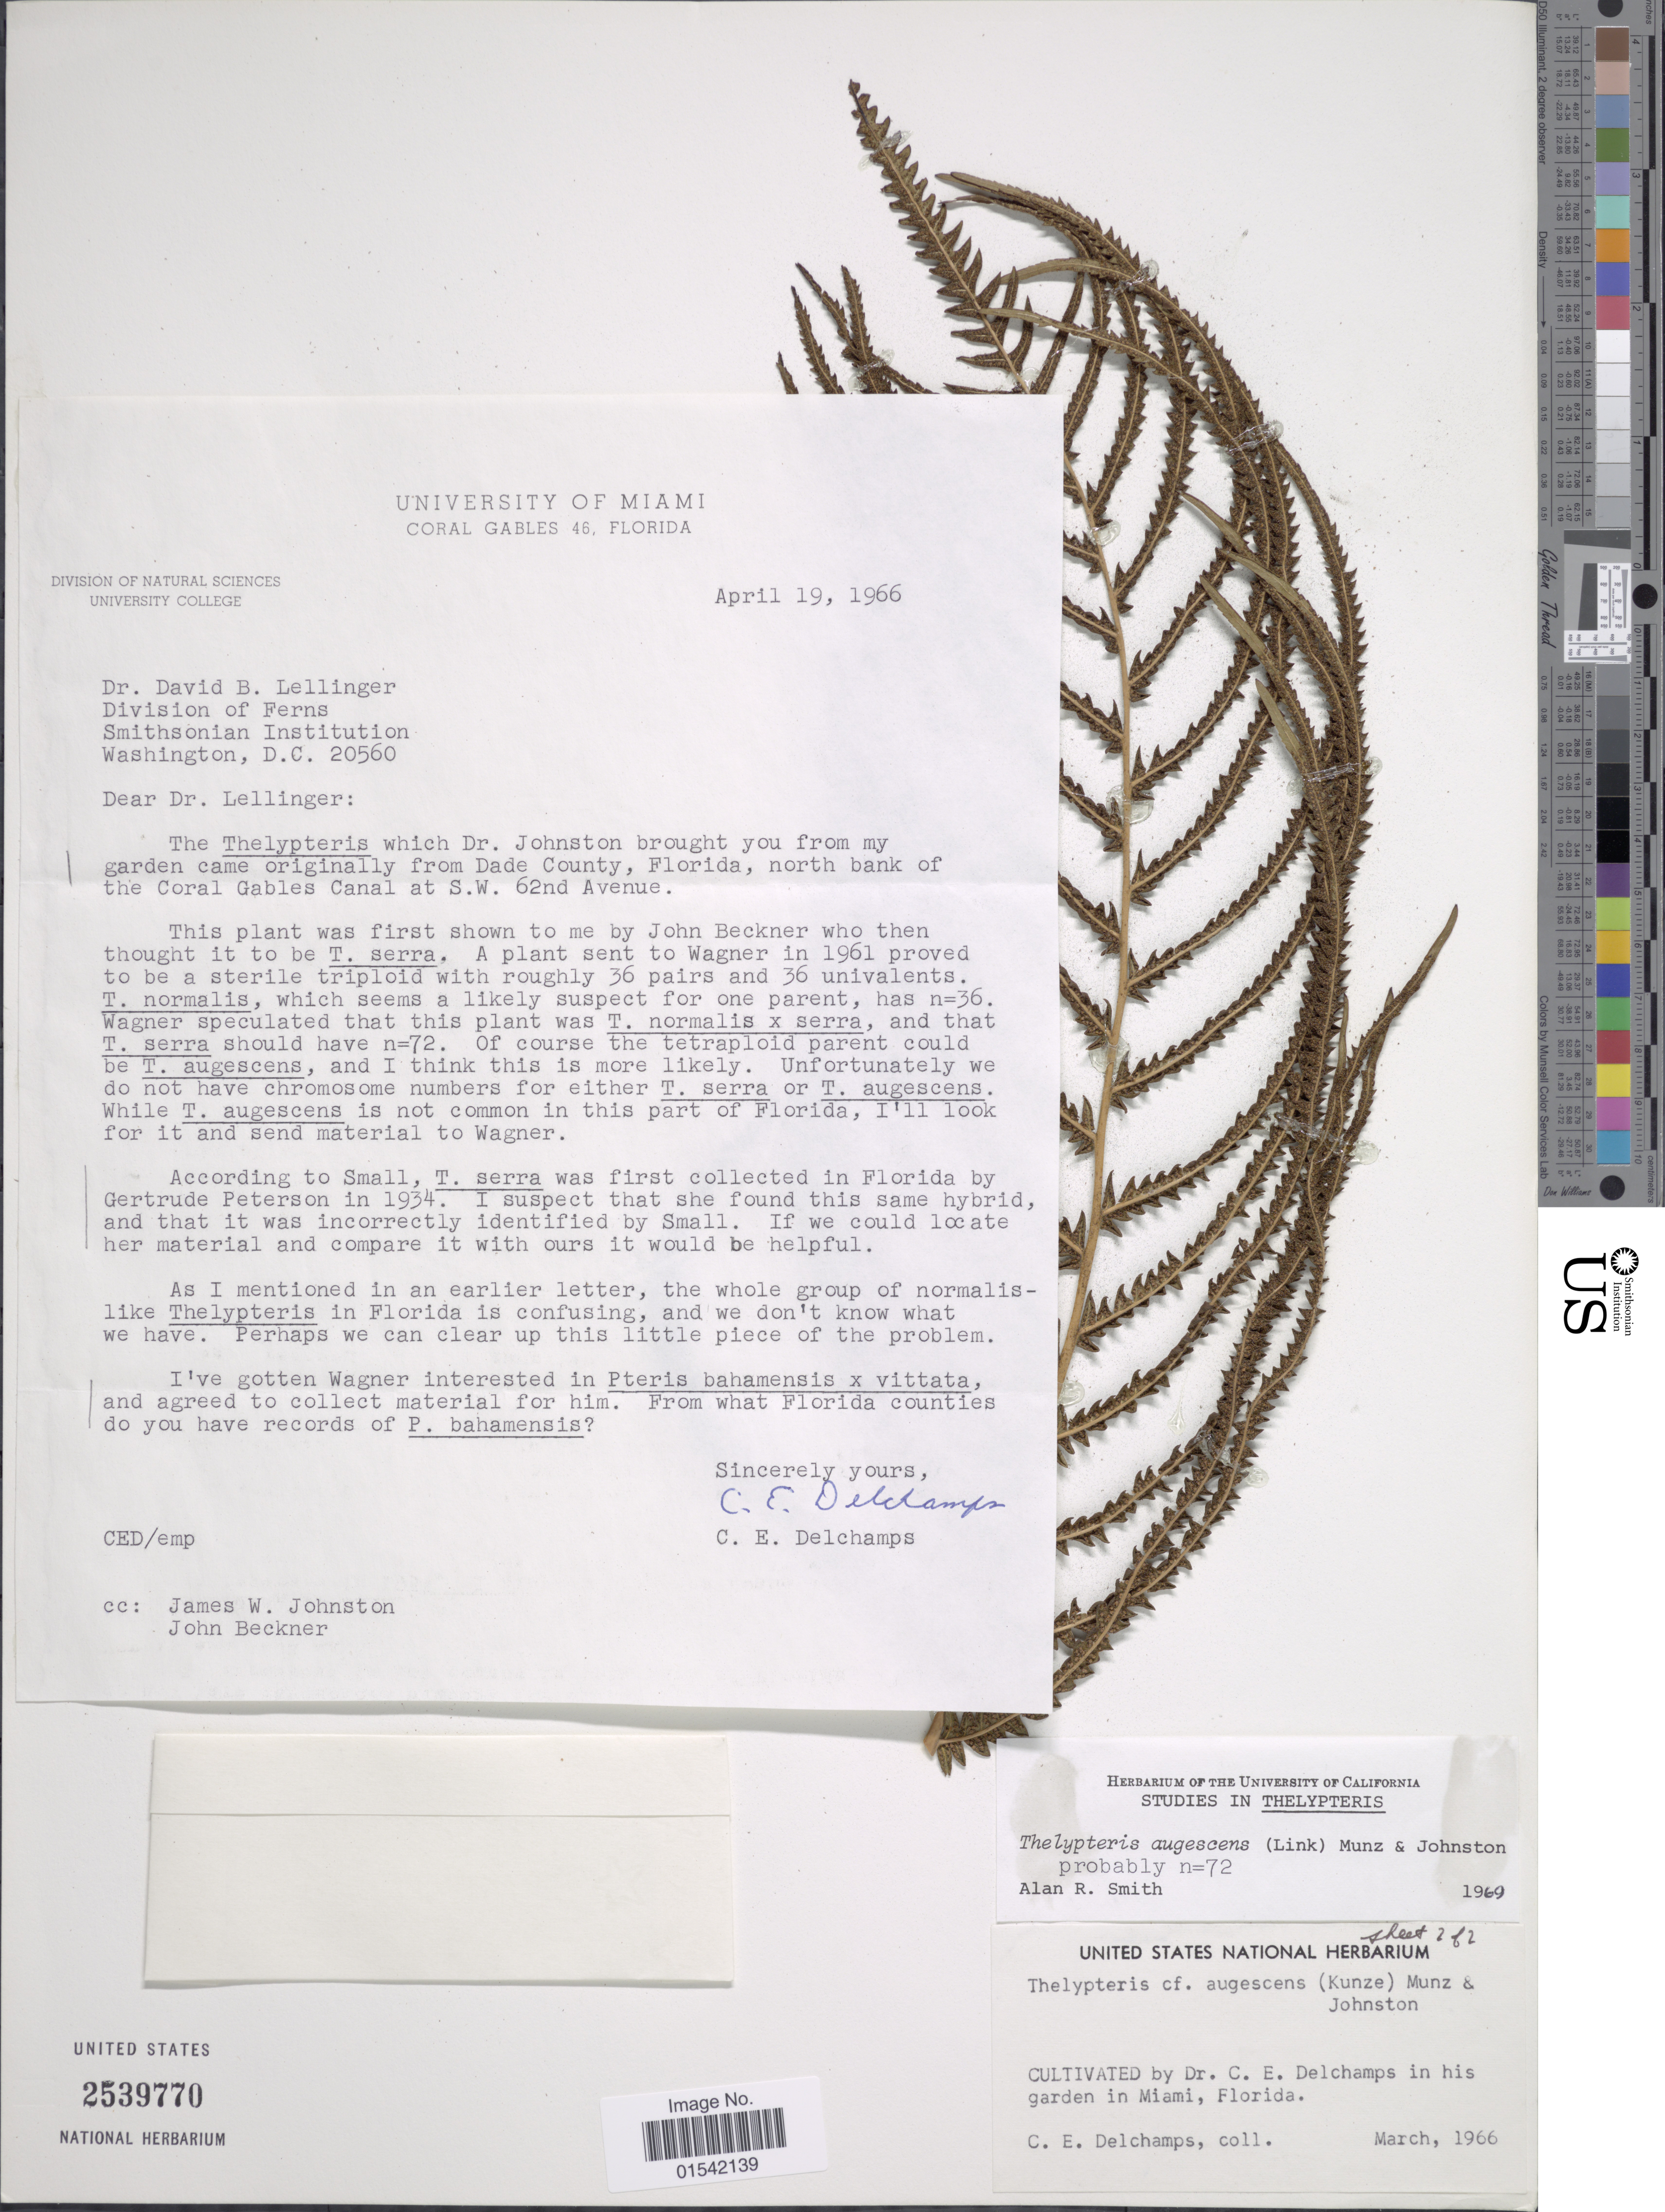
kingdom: Plantae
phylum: Tracheophyta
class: Polypodiopsida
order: Polypodiales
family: Thelypteridaceae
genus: Cyclosorus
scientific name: Cyclosorus augescens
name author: (Link) Mazumdar & Mukhop.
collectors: C. Delchamps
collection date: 1966-03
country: United States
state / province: Florida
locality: In his garden in Miami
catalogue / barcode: US 2539770